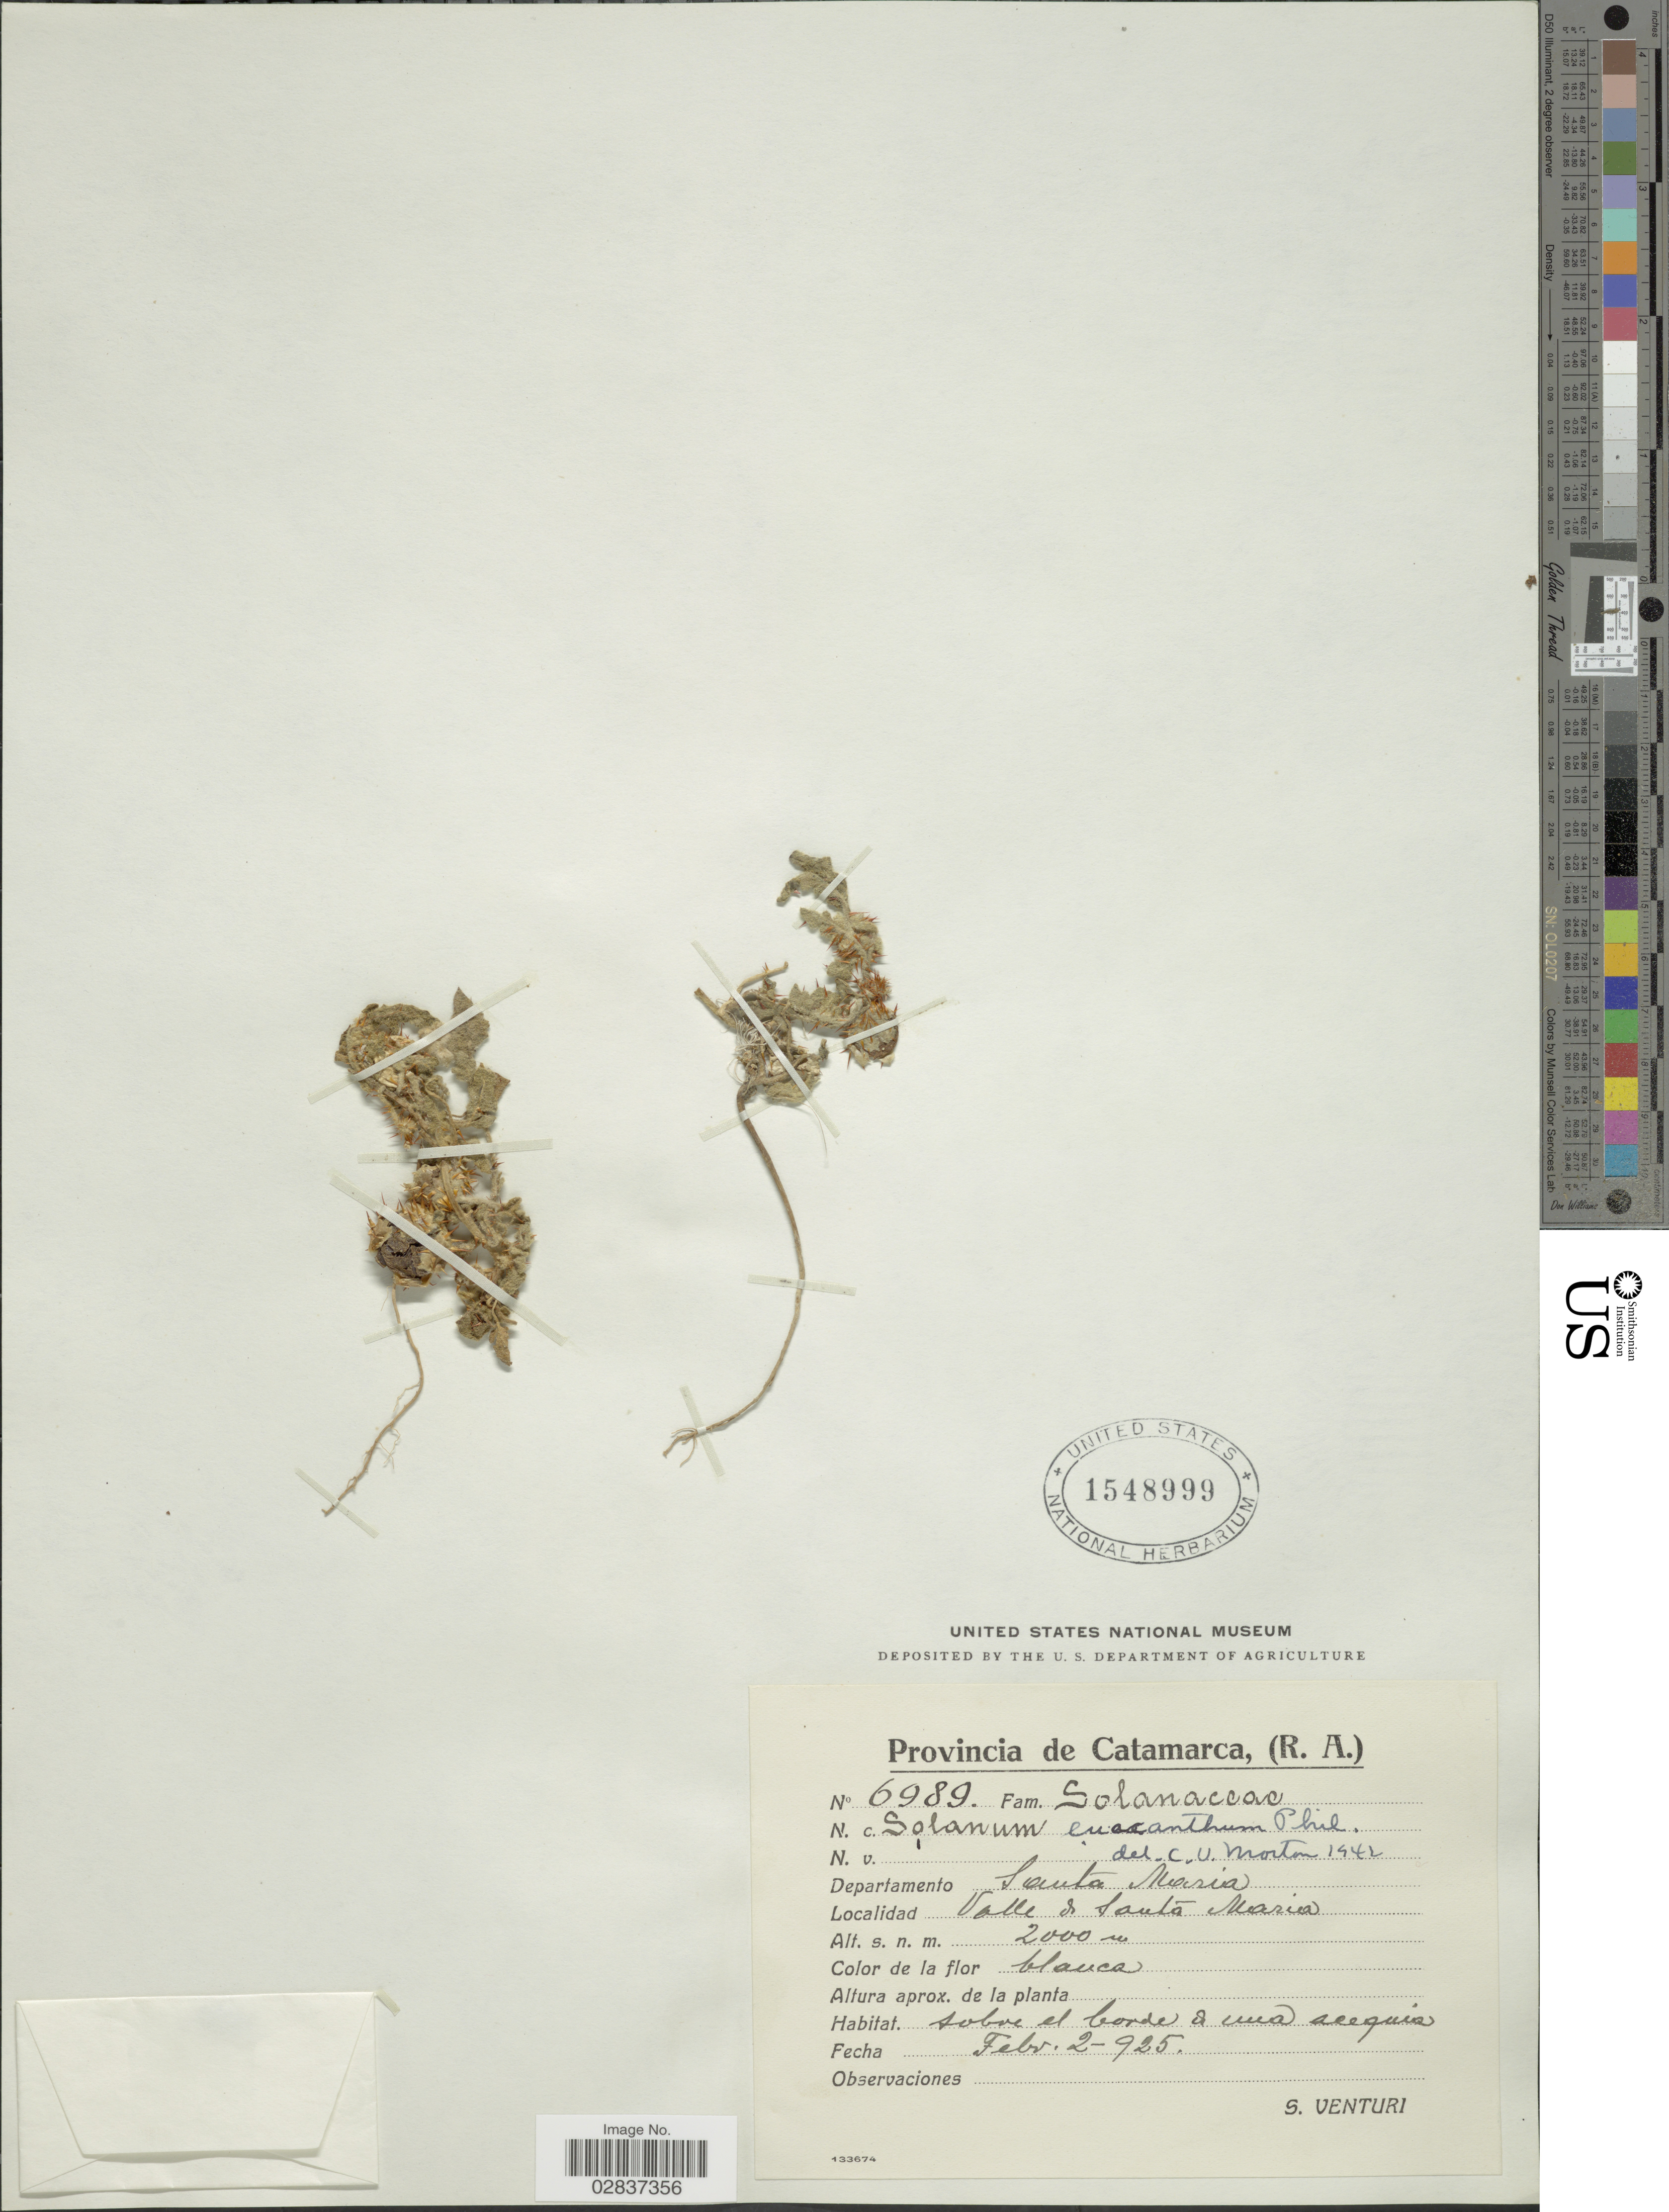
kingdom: Plantae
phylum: Tracheophyta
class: Magnoliopsida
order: Solanales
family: Solanaceae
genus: Solanum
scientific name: Solanum euacanthum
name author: Phil.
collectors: S. Venturi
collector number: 6989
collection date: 1925-02-02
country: Argentina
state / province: Catamarca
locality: Departamento Santa Maria, Valle de Santa Maria.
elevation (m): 2000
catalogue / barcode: US 1548999